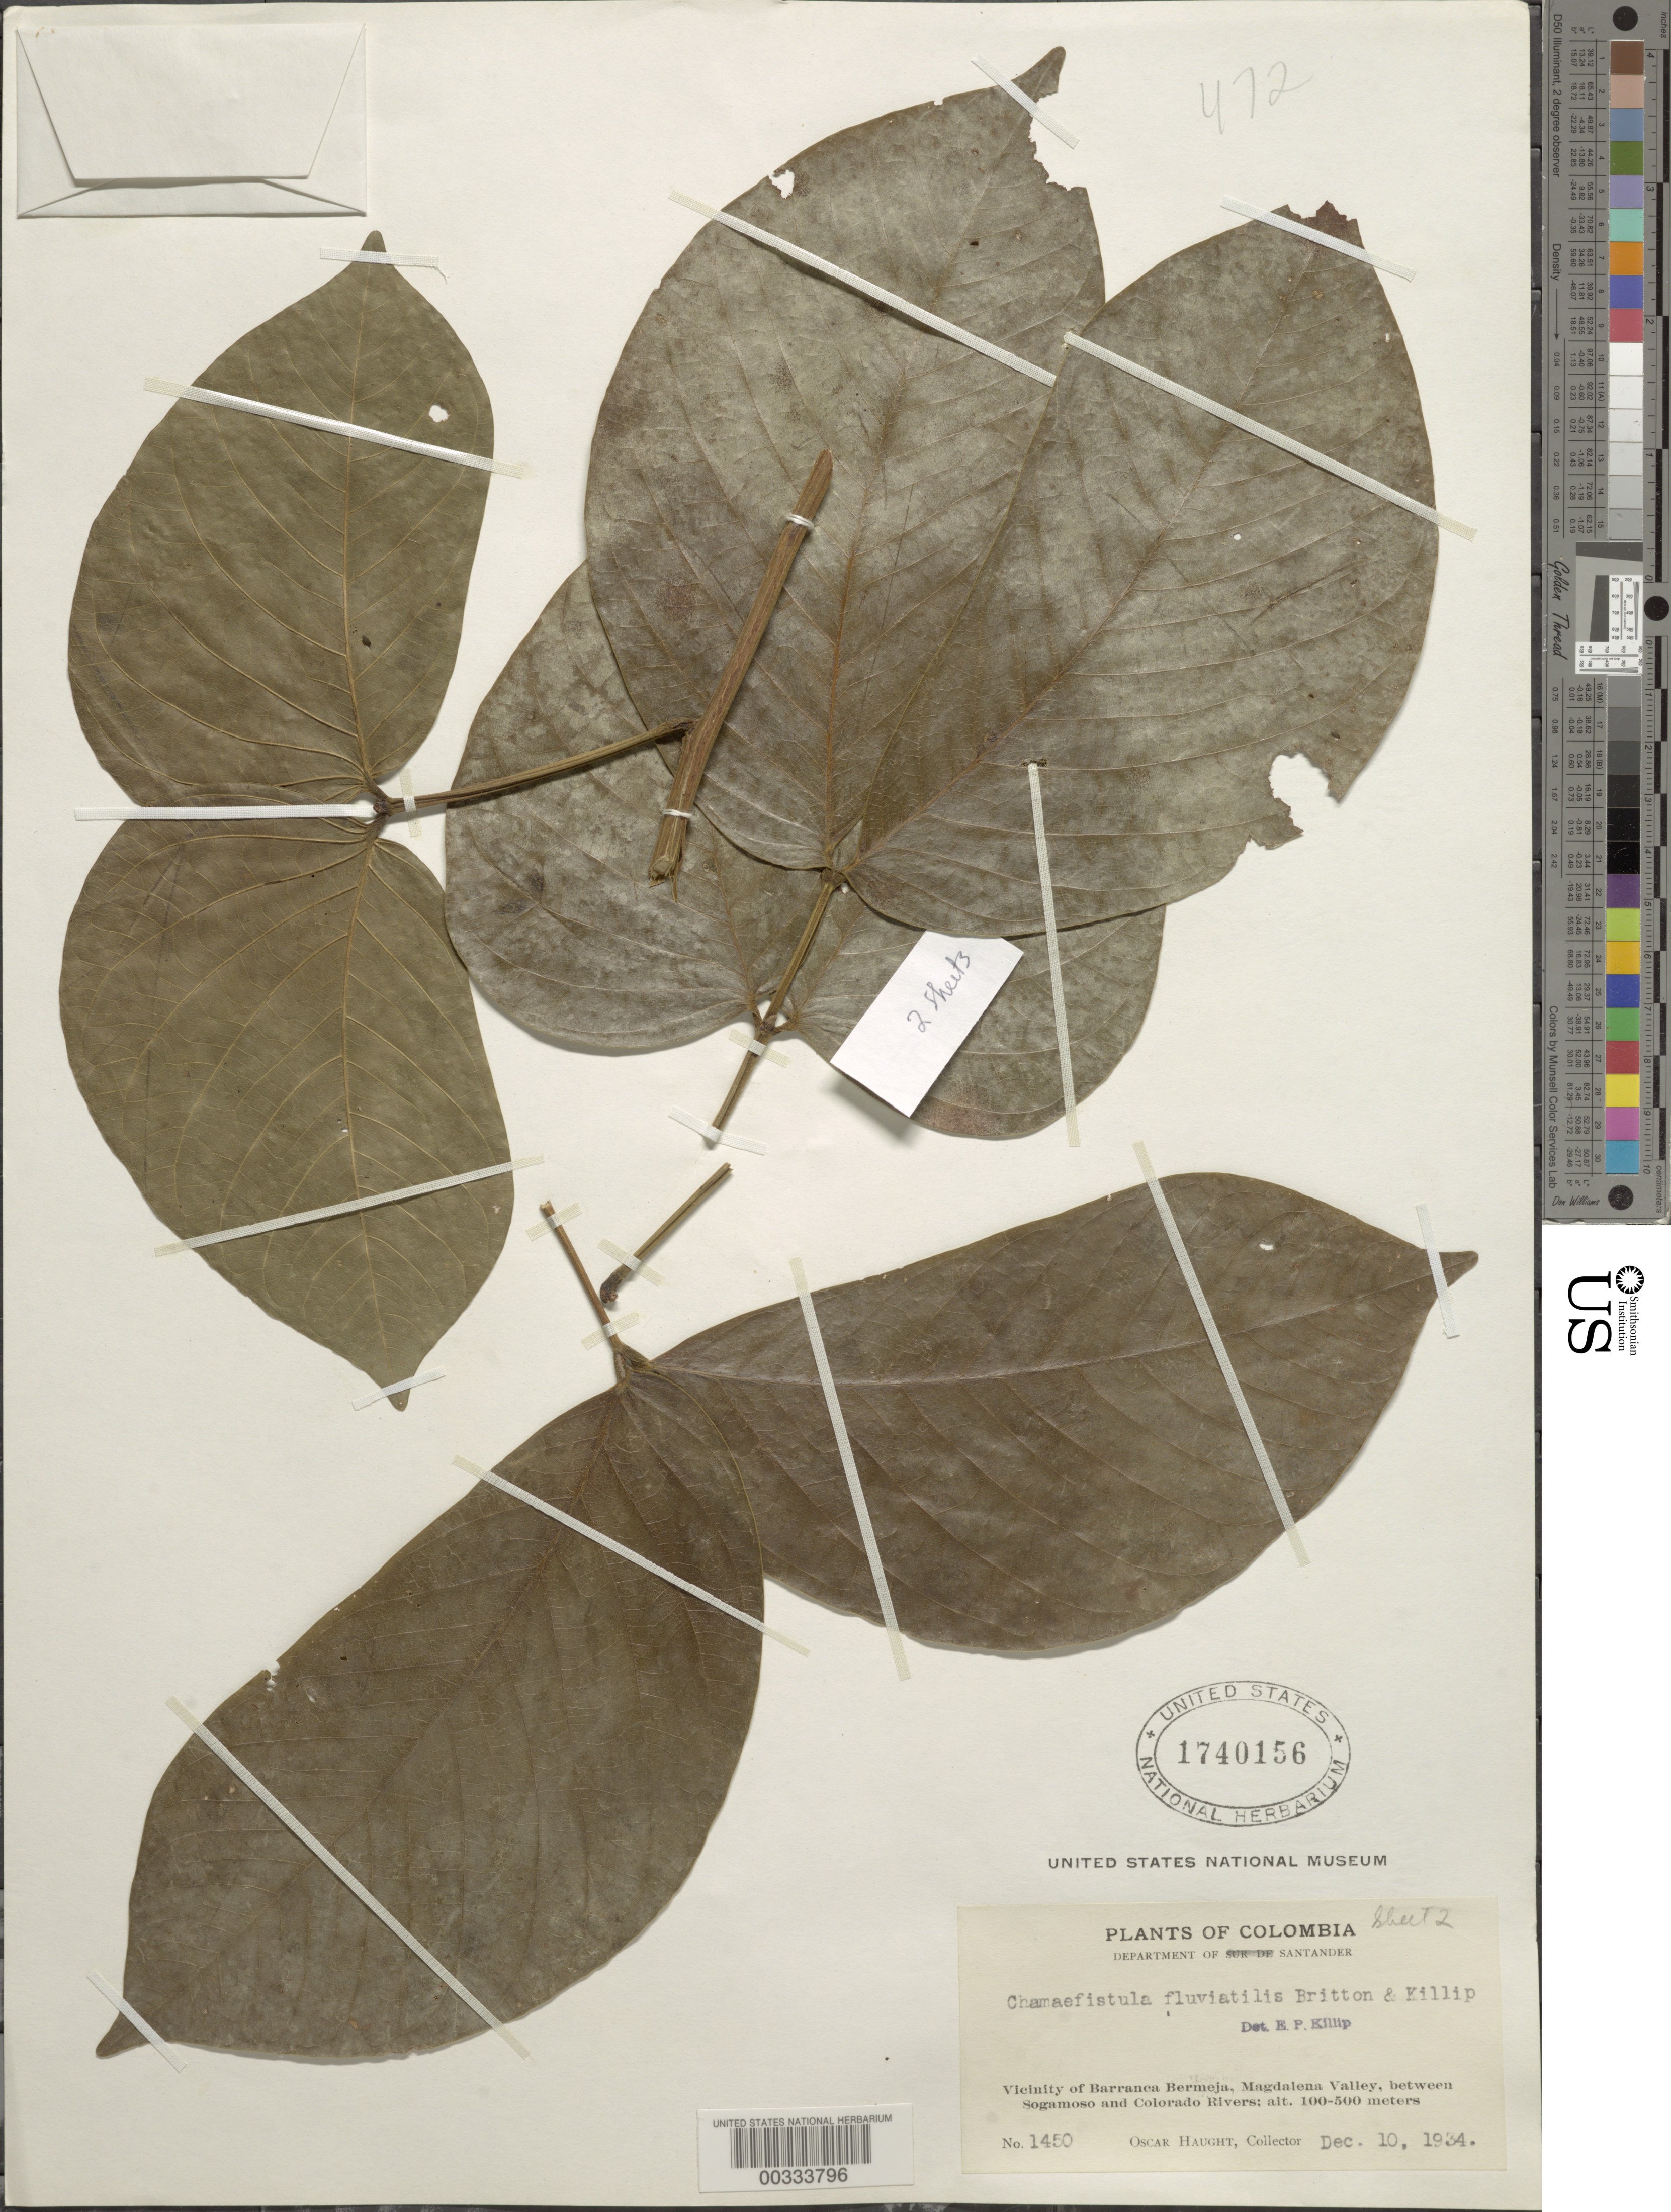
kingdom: Plantae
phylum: Tracheophyta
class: Magnoliopsida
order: Fabales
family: Fabaceae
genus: Senna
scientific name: Senna bacillaris var. benthamiana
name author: (J.F. Macbr.) H.S. Irwin & Barneby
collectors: O. L. Haught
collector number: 1450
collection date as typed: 10 Dec 1934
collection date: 1934-12-10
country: Colombia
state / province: Santander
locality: Vicinity of Barrancabermeja, Magdalena Valley, between Sogamoso and Colorado Rivers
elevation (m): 100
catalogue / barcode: US 1740156